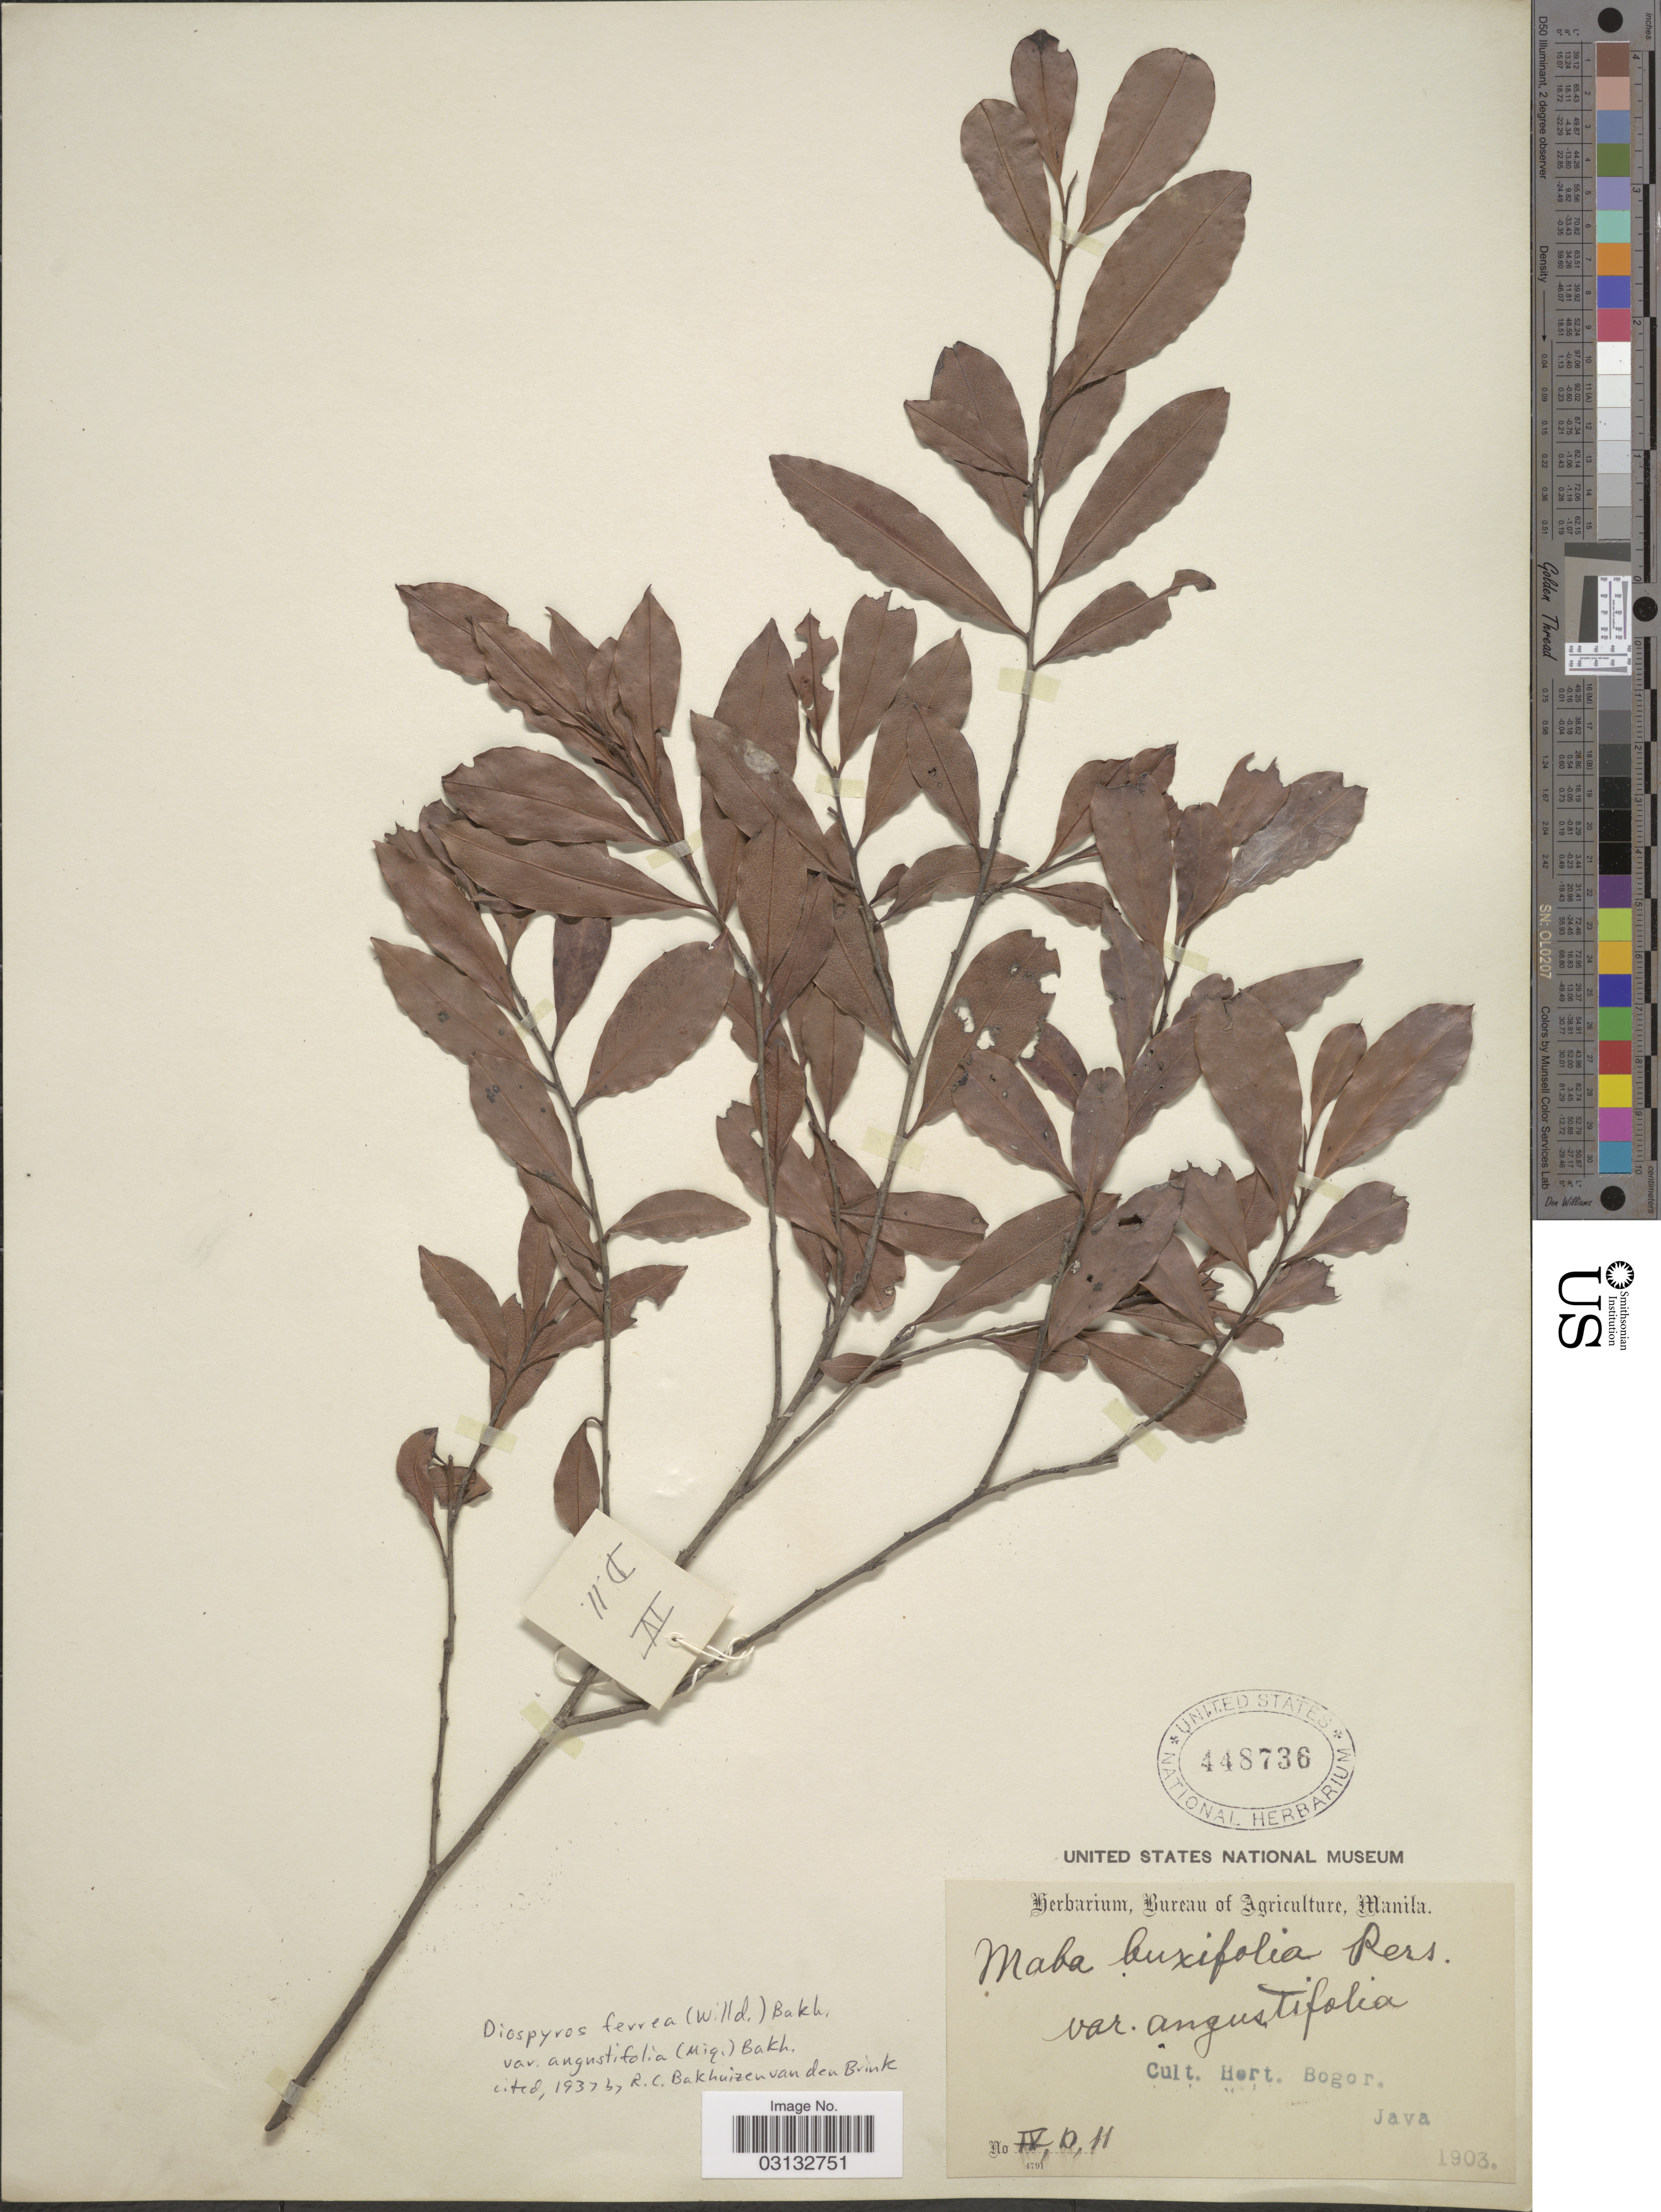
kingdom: Plantae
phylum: Tracheophyta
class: Magnoliopsida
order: Ericales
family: Ebenaceae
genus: Diospyros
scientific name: Diospyros ferrea var. angustifolia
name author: (Miq.) Bakh.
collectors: ex Herb. Bur. Agric. Manila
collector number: IV,D,11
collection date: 1903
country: Indonesia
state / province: Java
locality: Cult. Hort. Bogor. Java.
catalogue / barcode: US 448736